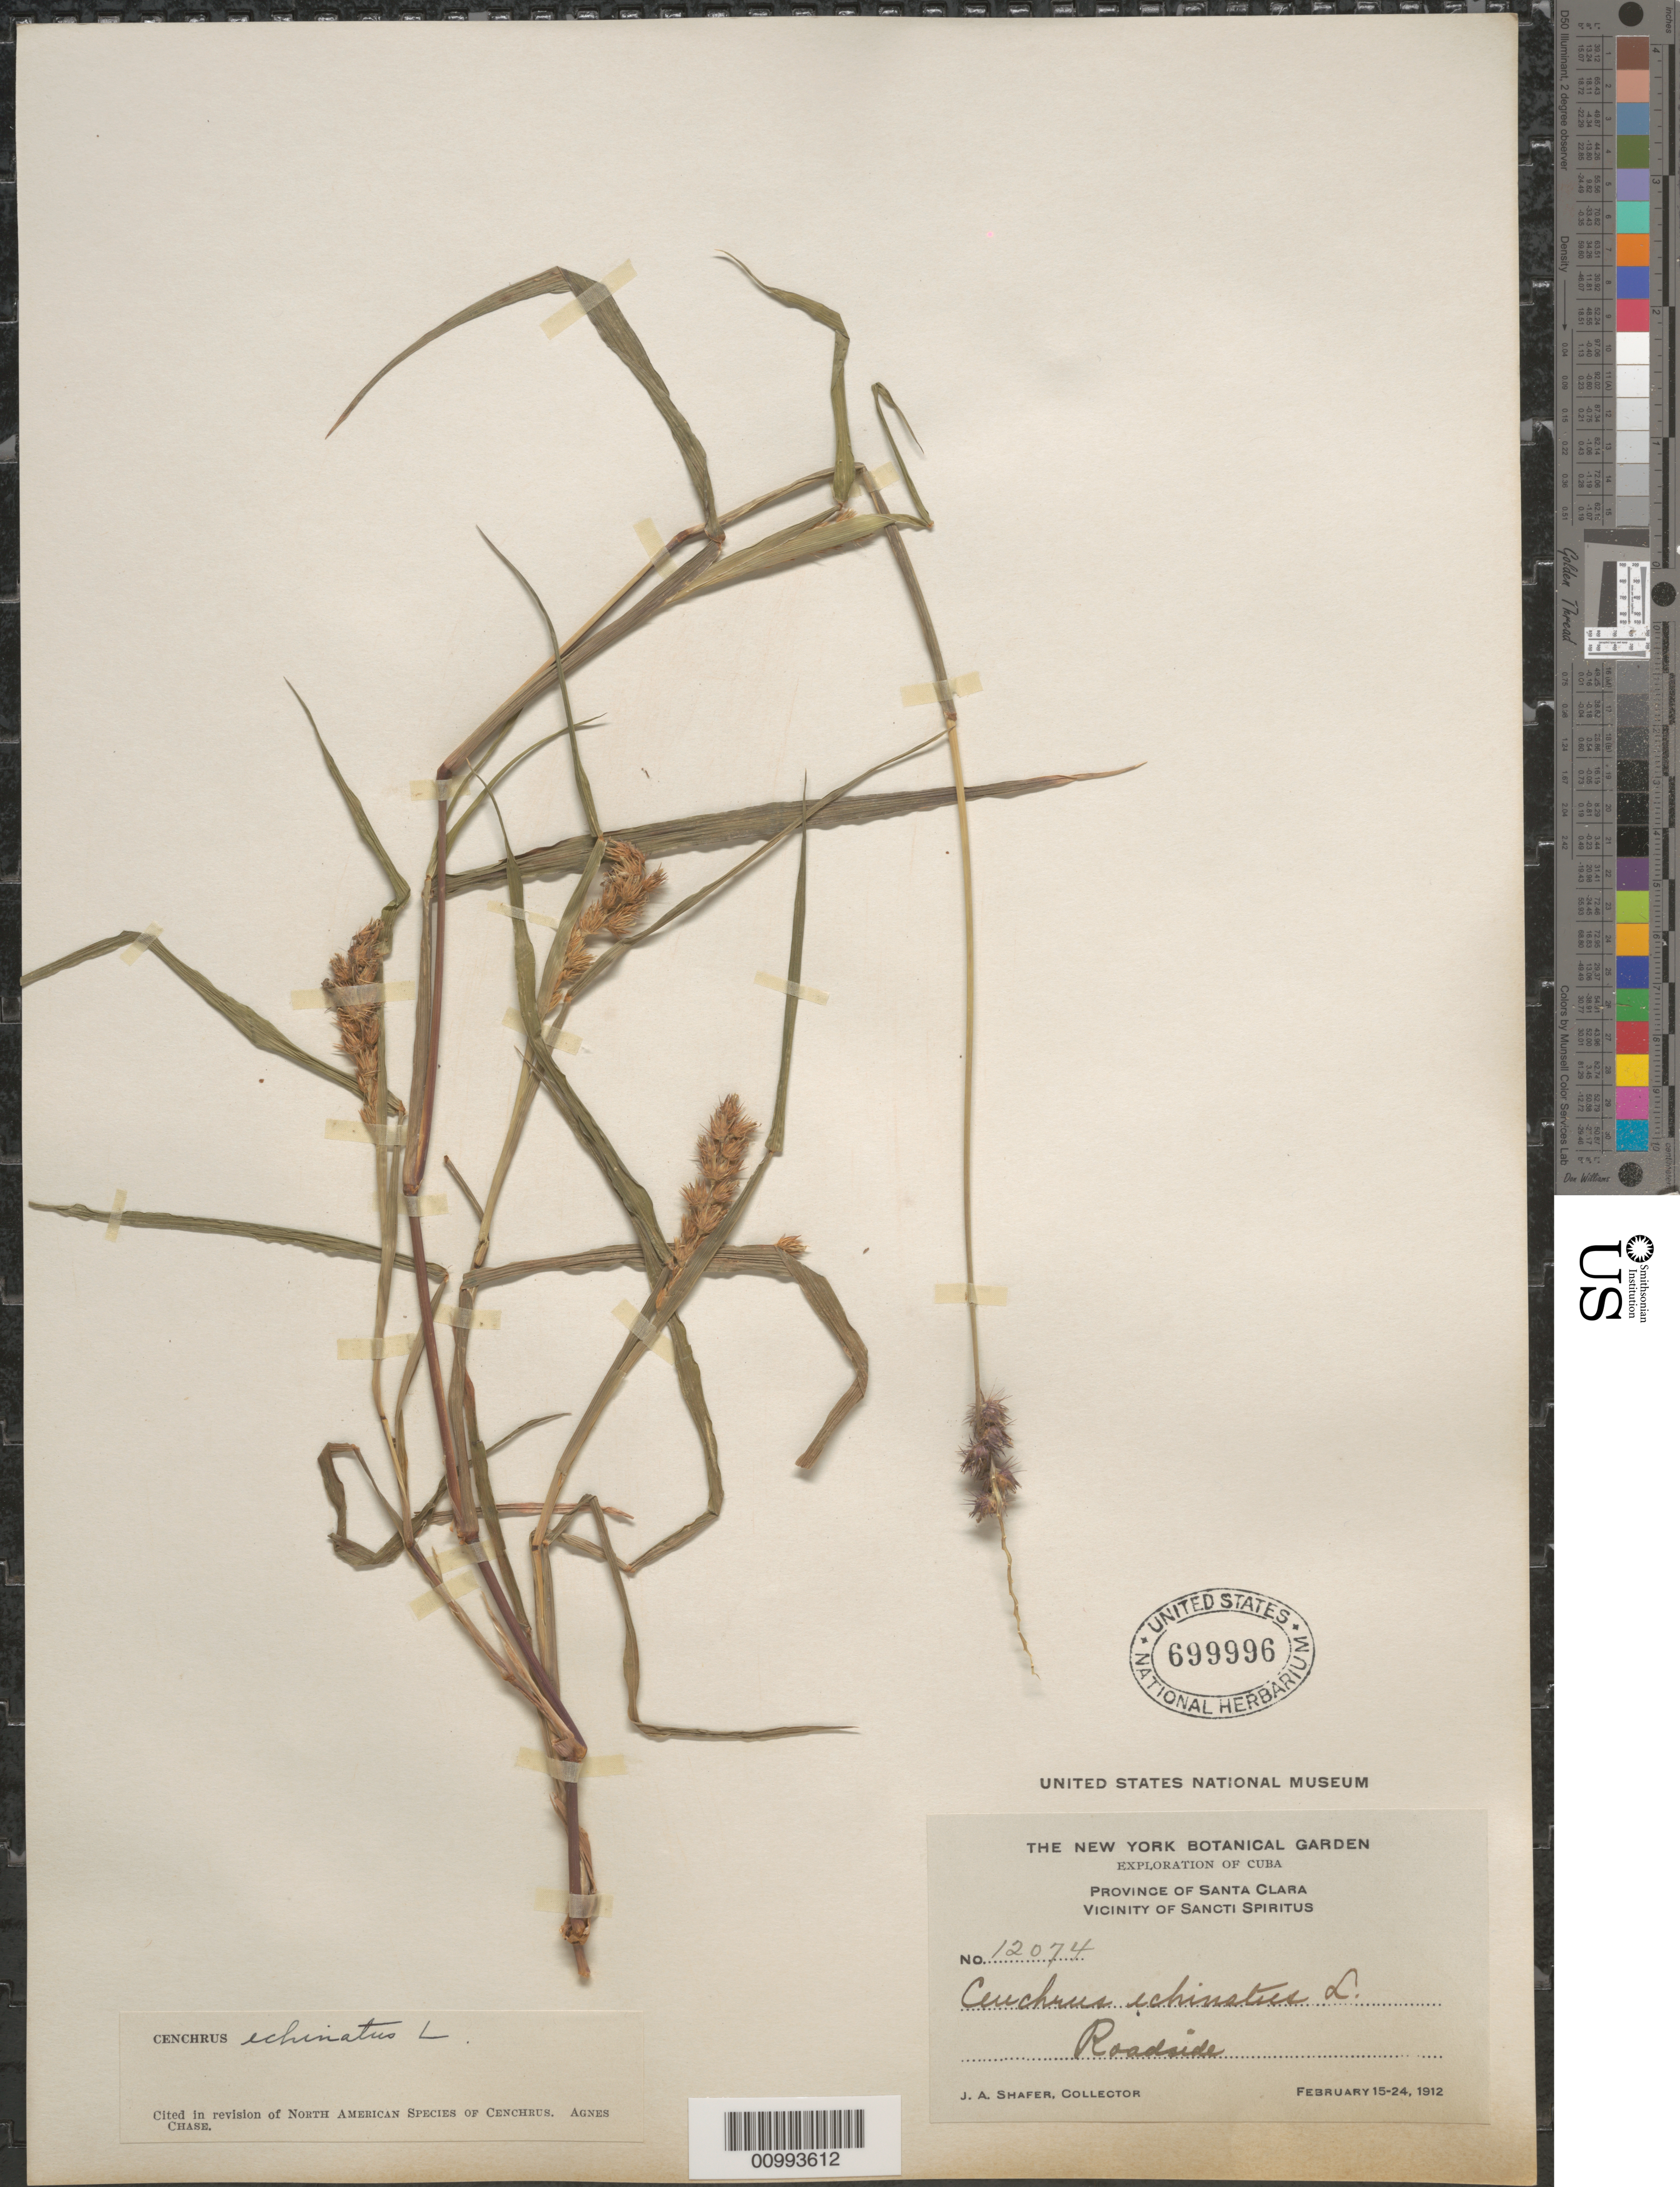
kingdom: Plantae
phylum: Tracheophyta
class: Liliopsida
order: Poales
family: Poaceae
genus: Cenchrus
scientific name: Cenchrus echinatus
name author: L.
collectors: J. A. Shafer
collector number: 12074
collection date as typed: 15 Feb 1912 to 24 Feb 1912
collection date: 1912-02-15/1912-02-24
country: Cuba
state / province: Sancti Spiritus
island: Cuba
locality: Sancti Spiritus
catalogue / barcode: US 699996